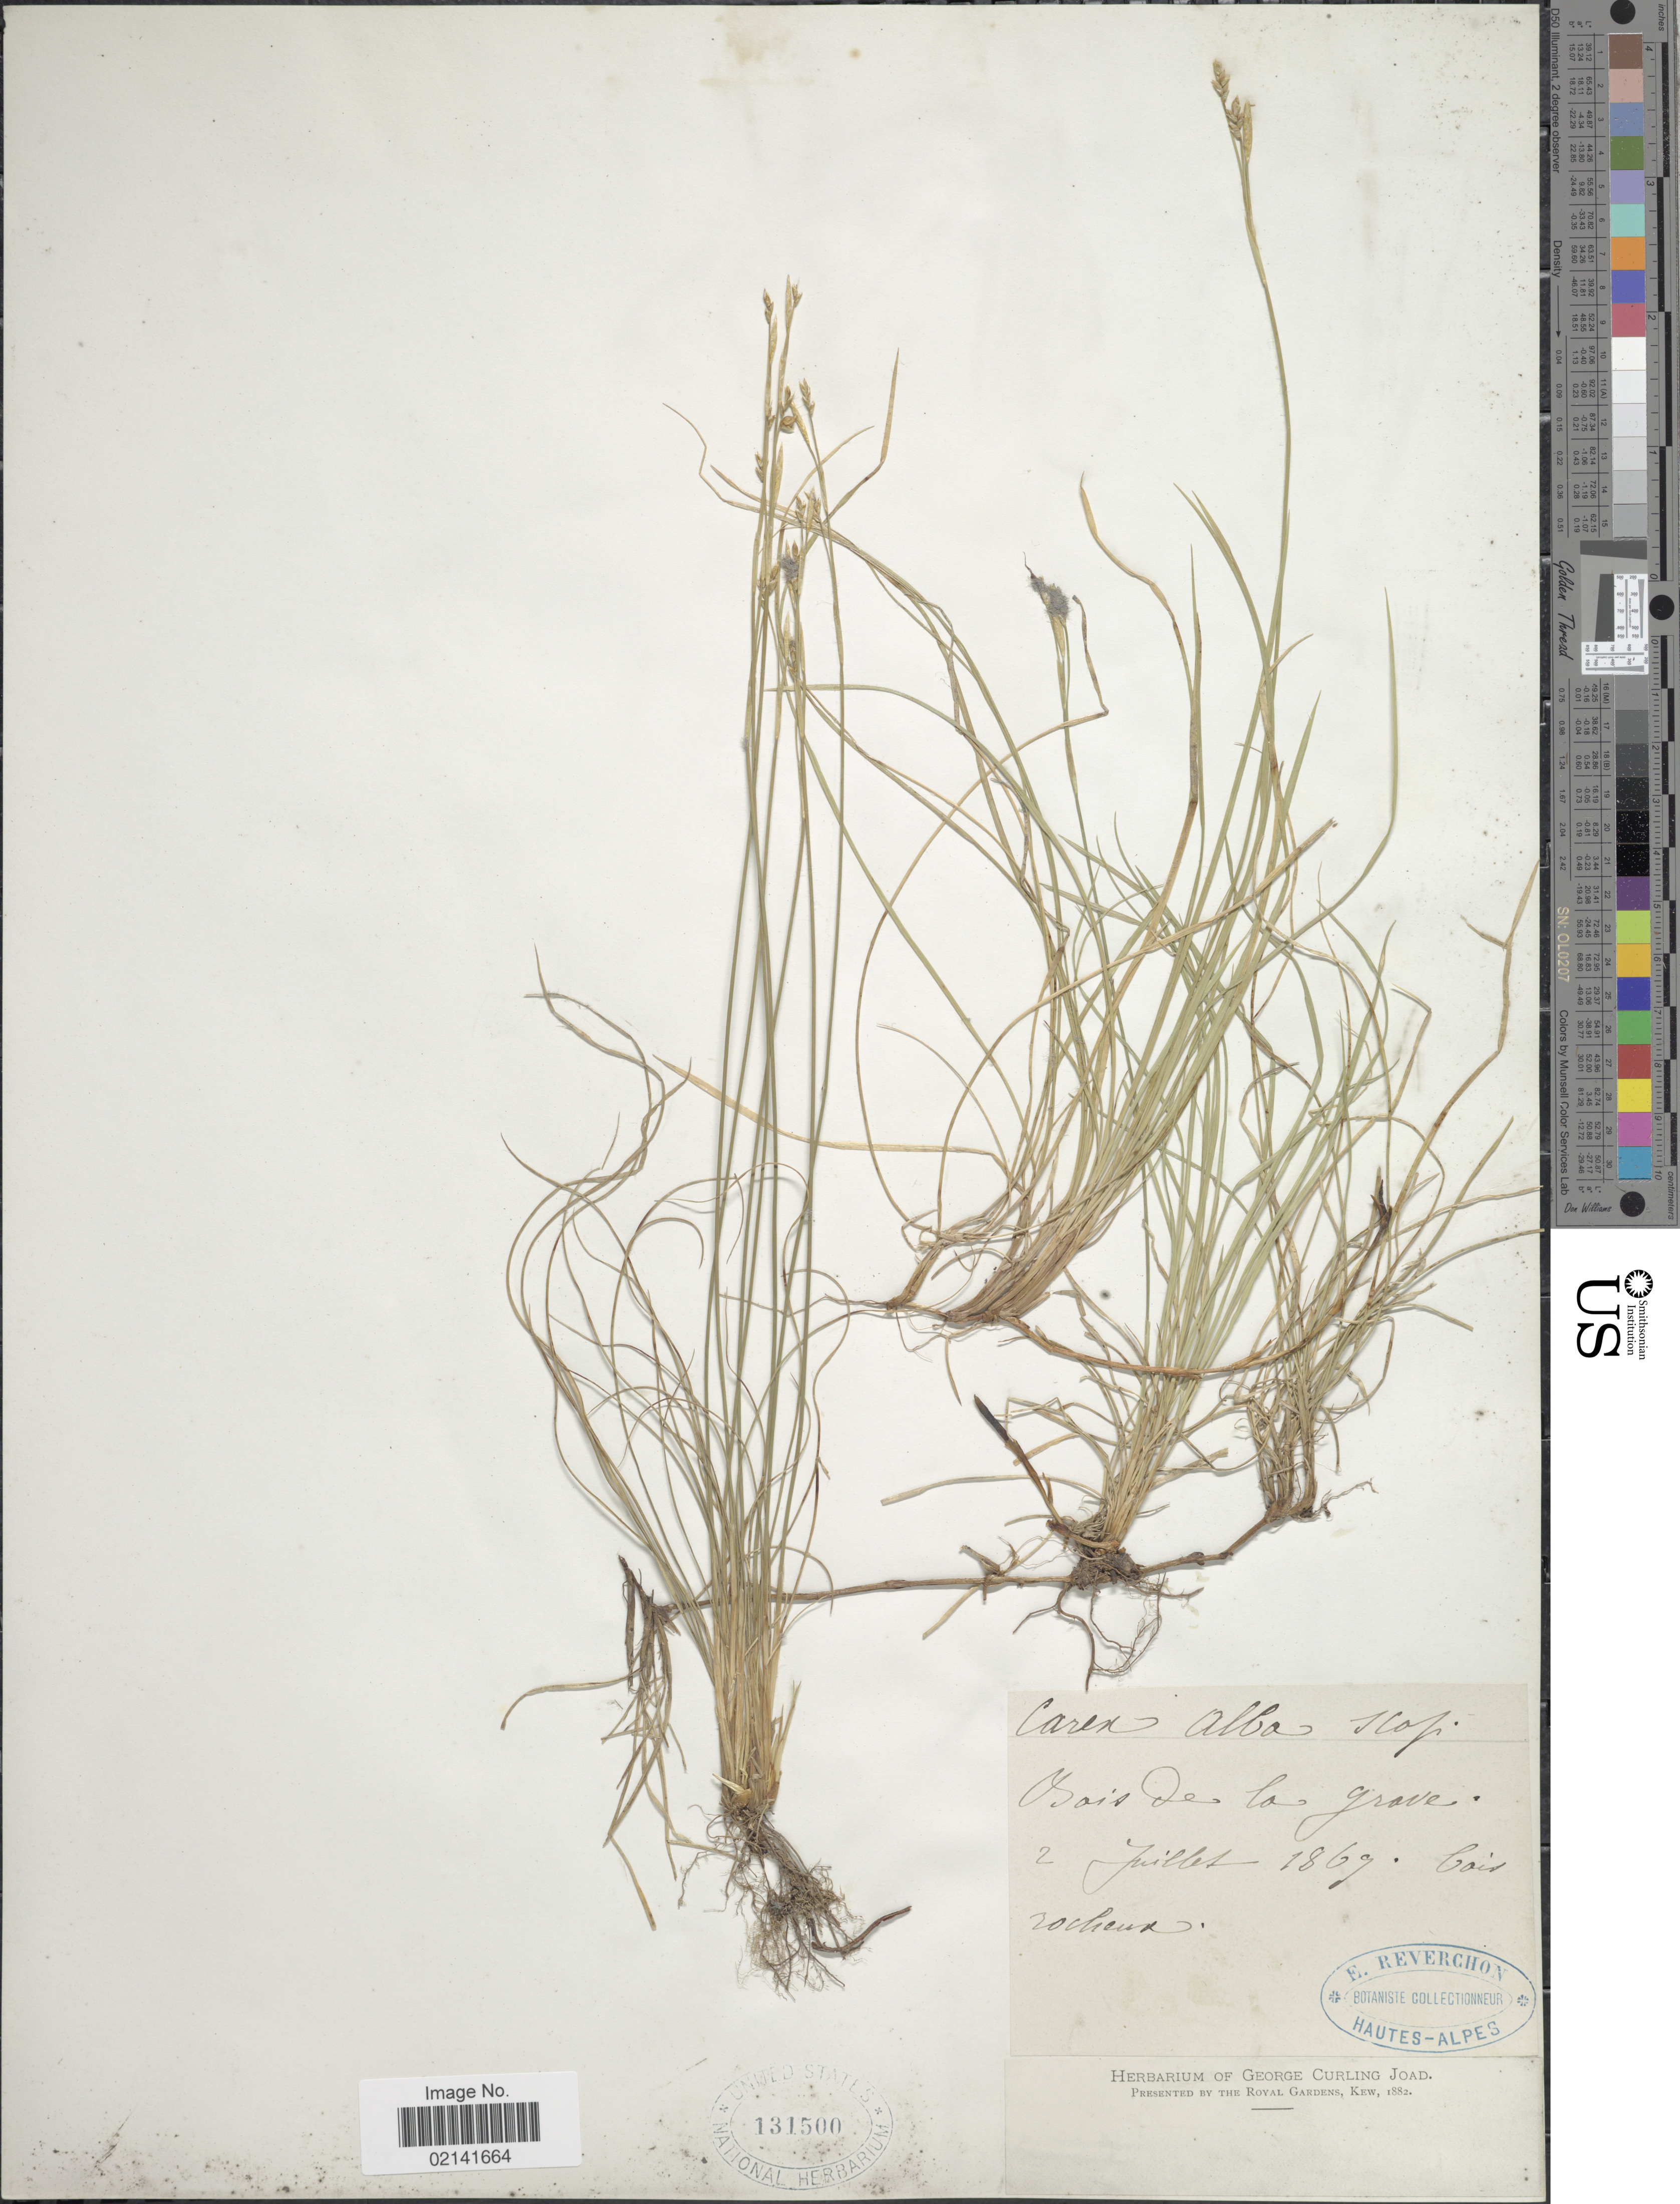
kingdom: Plantae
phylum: Tracheophyta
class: Liliopsida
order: Poales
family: Cyperaceae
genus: Carex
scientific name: Carex alba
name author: Scop.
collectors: E. Reverchon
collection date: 1869-07-02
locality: Basis de la grave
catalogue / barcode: US 131500